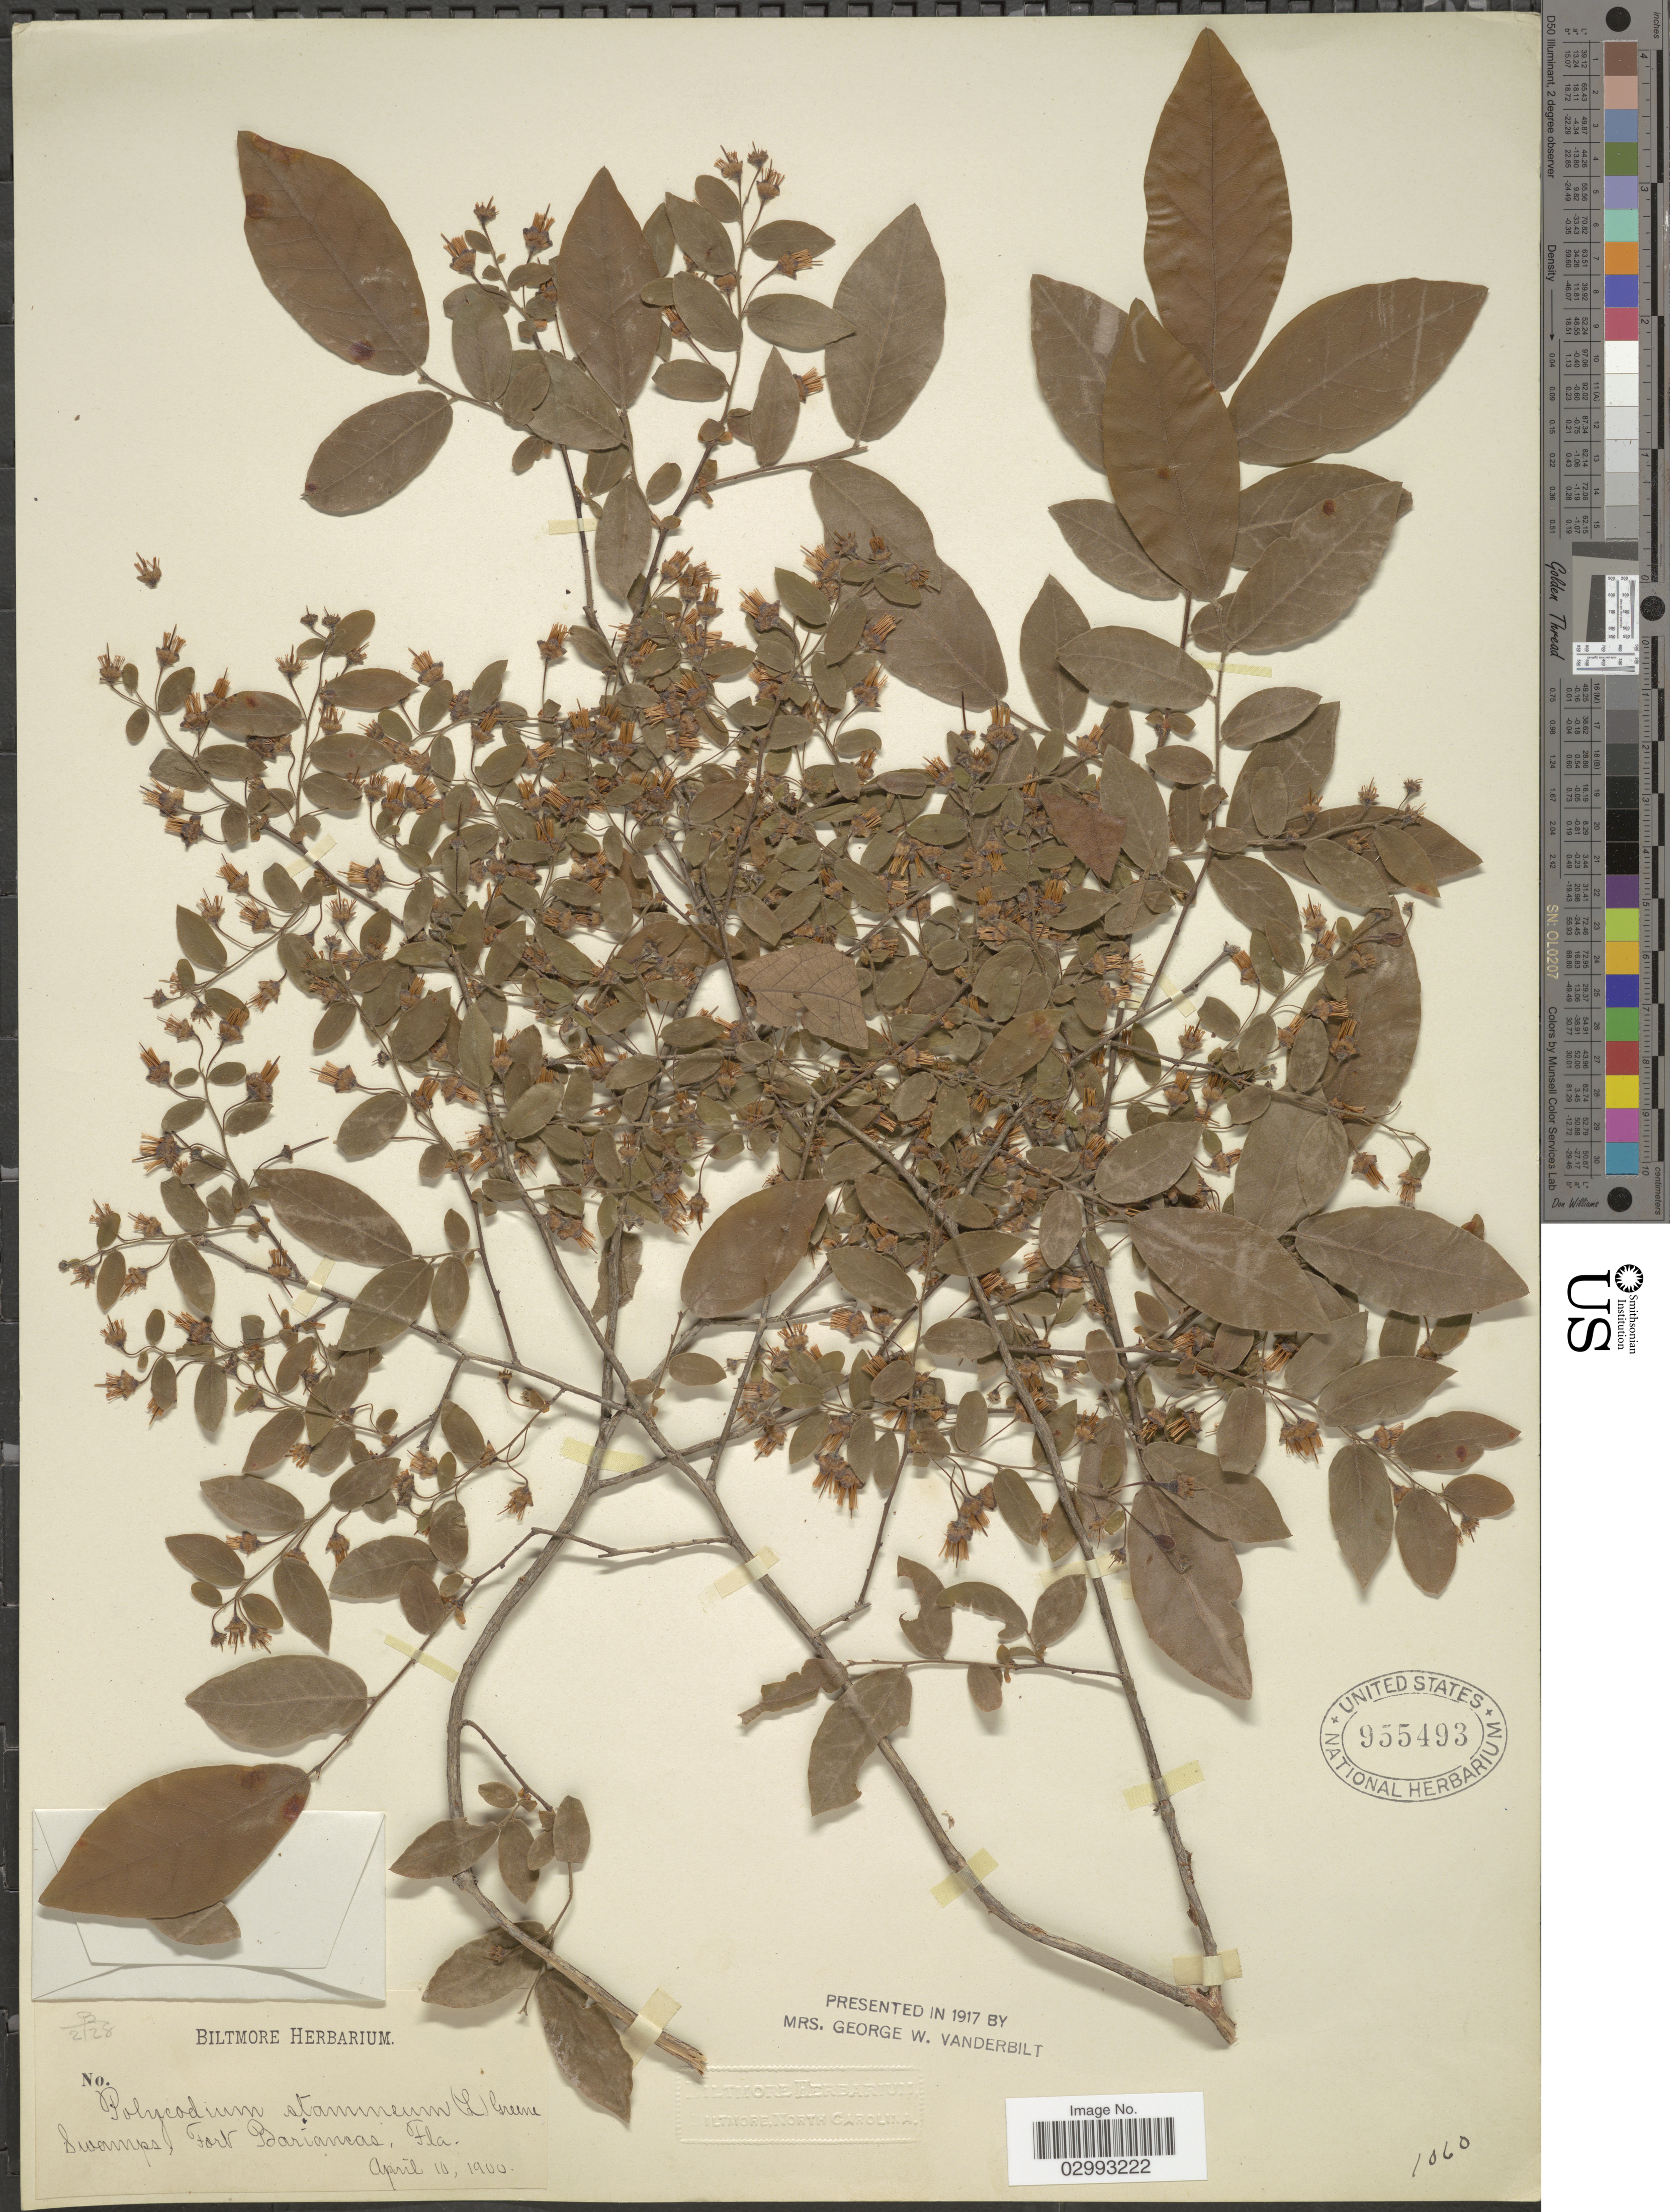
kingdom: Plantae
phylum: Tracheophyta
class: Magnoliopsida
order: Ericales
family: Ericaceae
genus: Polycodium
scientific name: Polycodium sericeum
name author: (C. Mohr) C.B. Rob.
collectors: ex herb. Biltmore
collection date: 1900-04-10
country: United States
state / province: Florida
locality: Fort Bariancas.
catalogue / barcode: US 955493